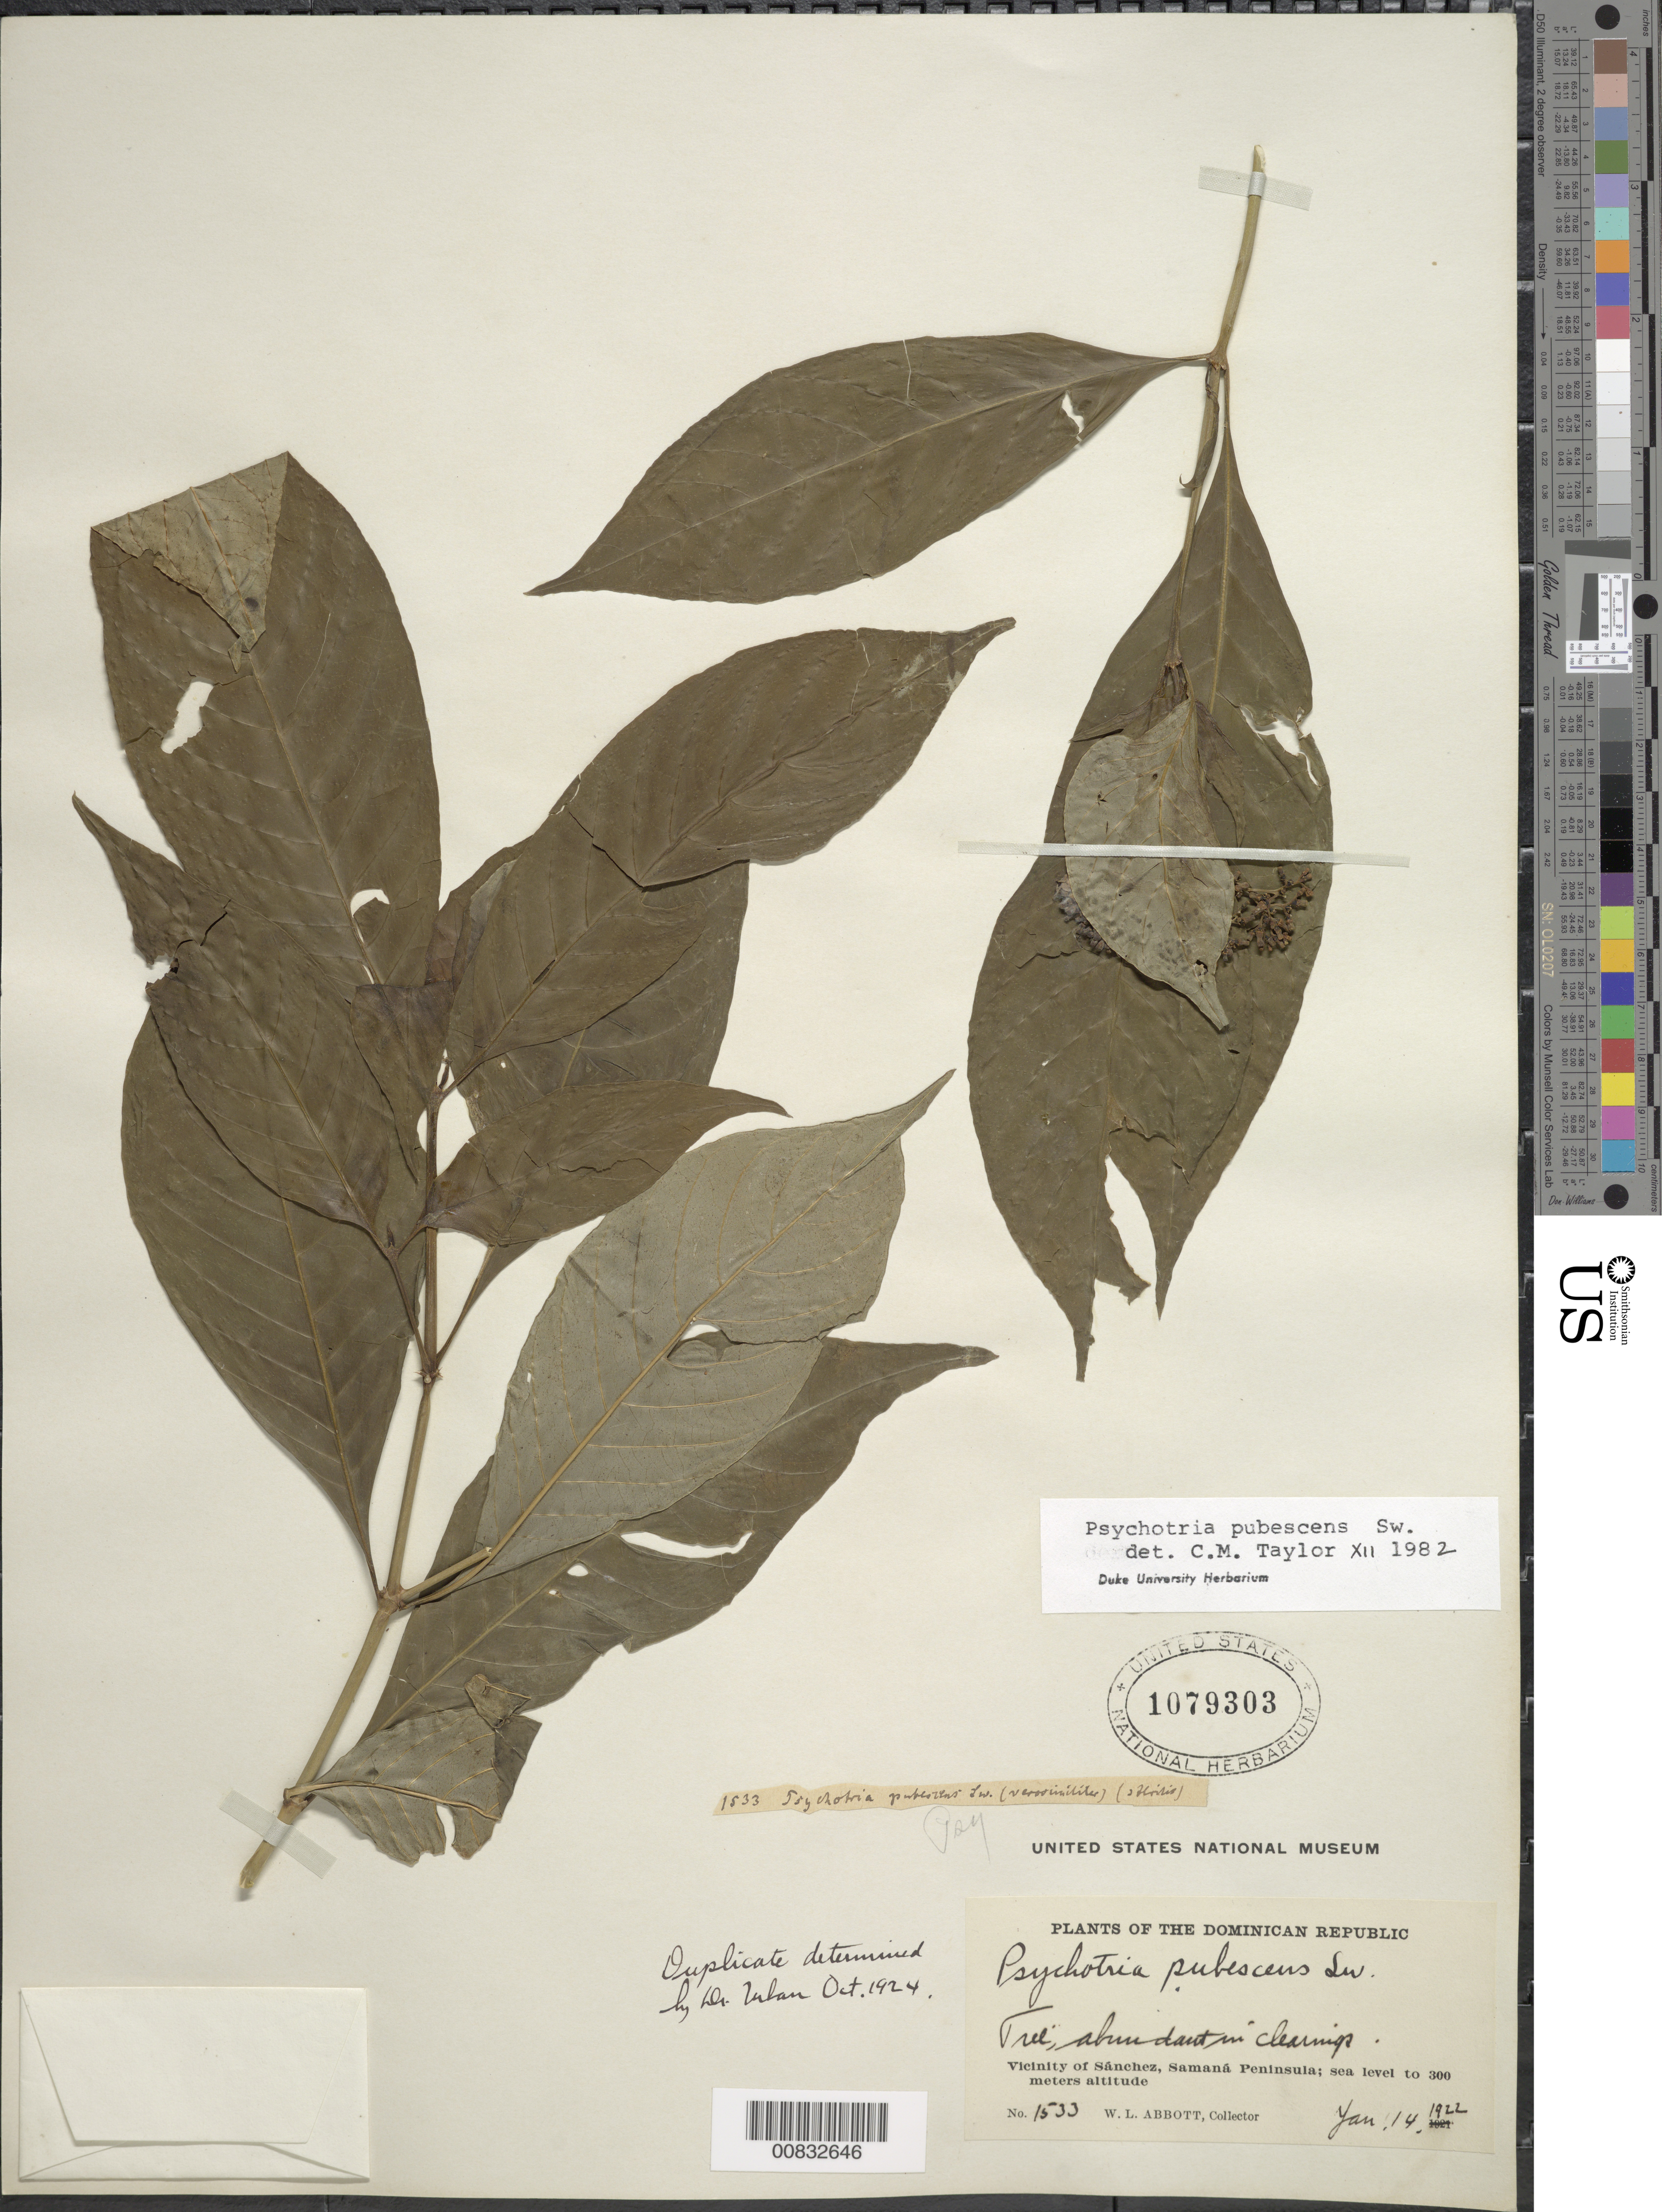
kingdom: Plantae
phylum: Tracheophyta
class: Magnoliopsida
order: Gentianales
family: Rubiaceae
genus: Psychotria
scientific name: Psychotria pubescens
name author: Sw.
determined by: Taylor, Charlotte M.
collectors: W. L. Abbott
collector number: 1533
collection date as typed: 14 Jan 1922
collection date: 1922-01-14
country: Dominican Republic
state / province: Samana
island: Hispaniola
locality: Vicinity of Sánchez, Samaná Peninsula, above haut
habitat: Clearings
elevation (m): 0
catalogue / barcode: US 1079303